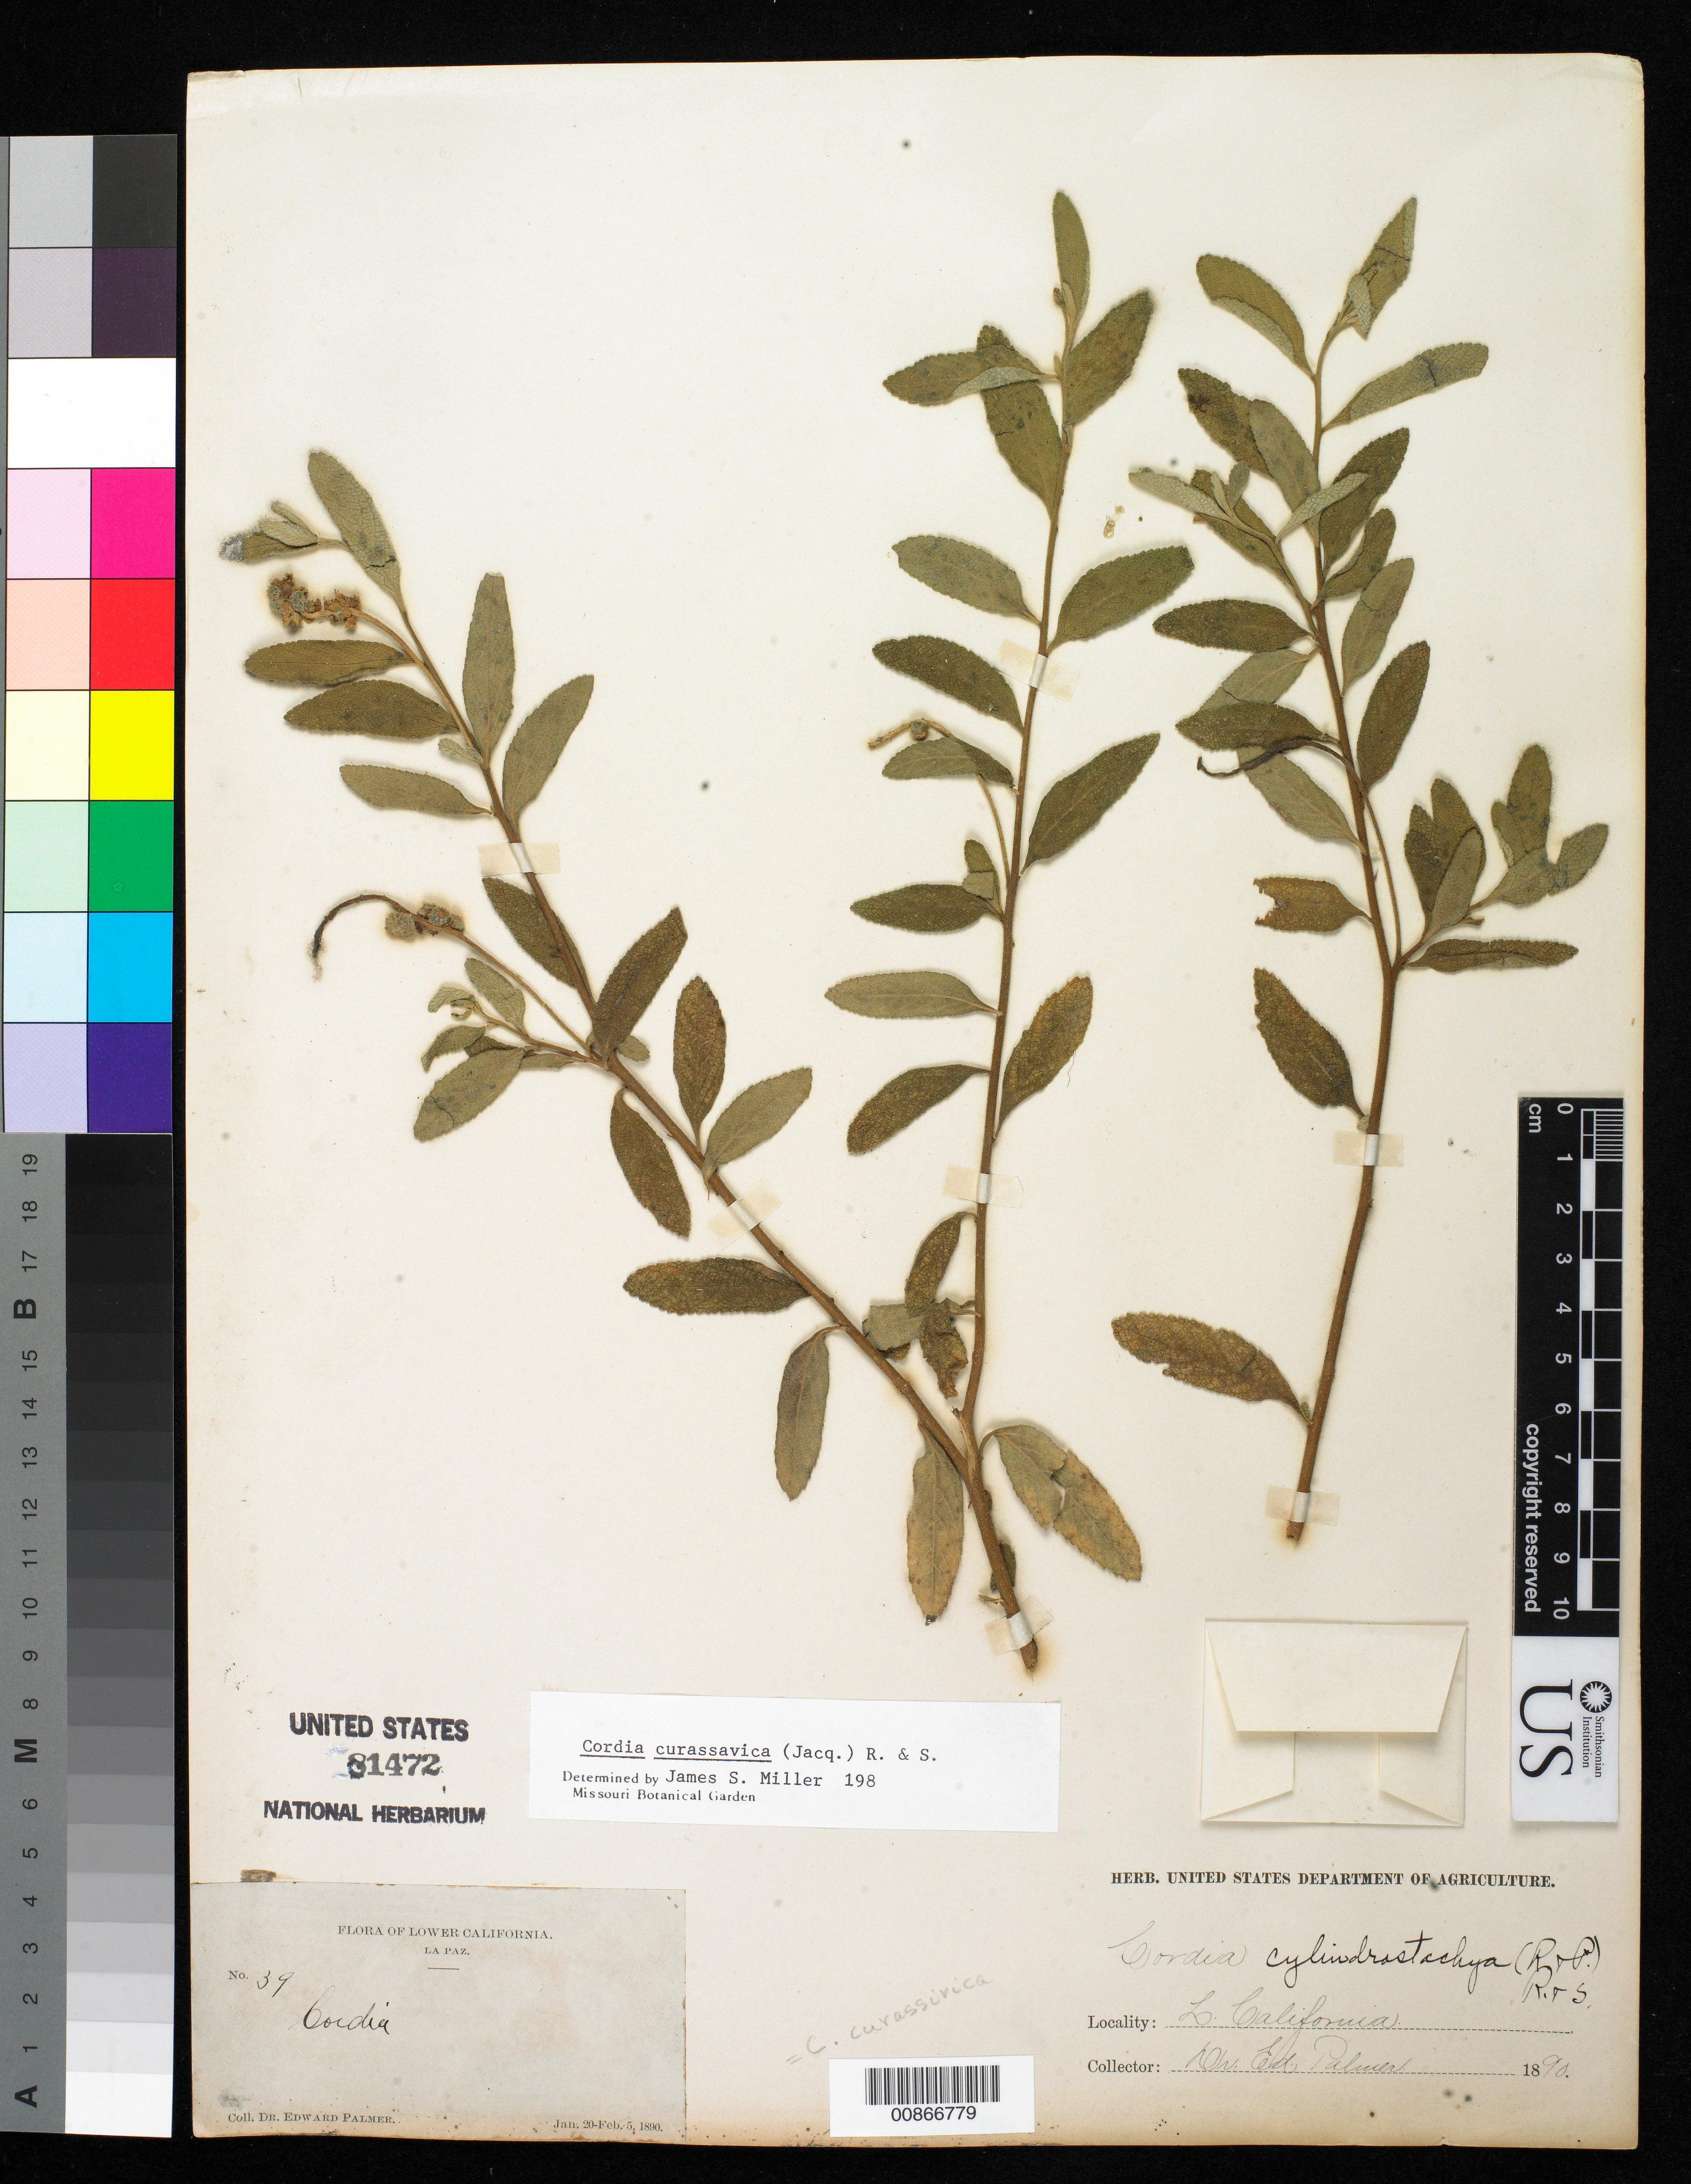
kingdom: Plantae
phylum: Tracheophyta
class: Magnoliopsida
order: Boraginales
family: Cordiaceae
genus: Cordia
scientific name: Cordia curassavica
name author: (Jacq.) Roem. & Schult.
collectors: E. Palmer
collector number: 39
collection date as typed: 20 Jan 1890 to 05 Feb 1890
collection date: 1890-01-20/1890-02-05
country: Mexico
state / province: Baja California Sur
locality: La Paz, Baja California Sur.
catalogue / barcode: US 81472